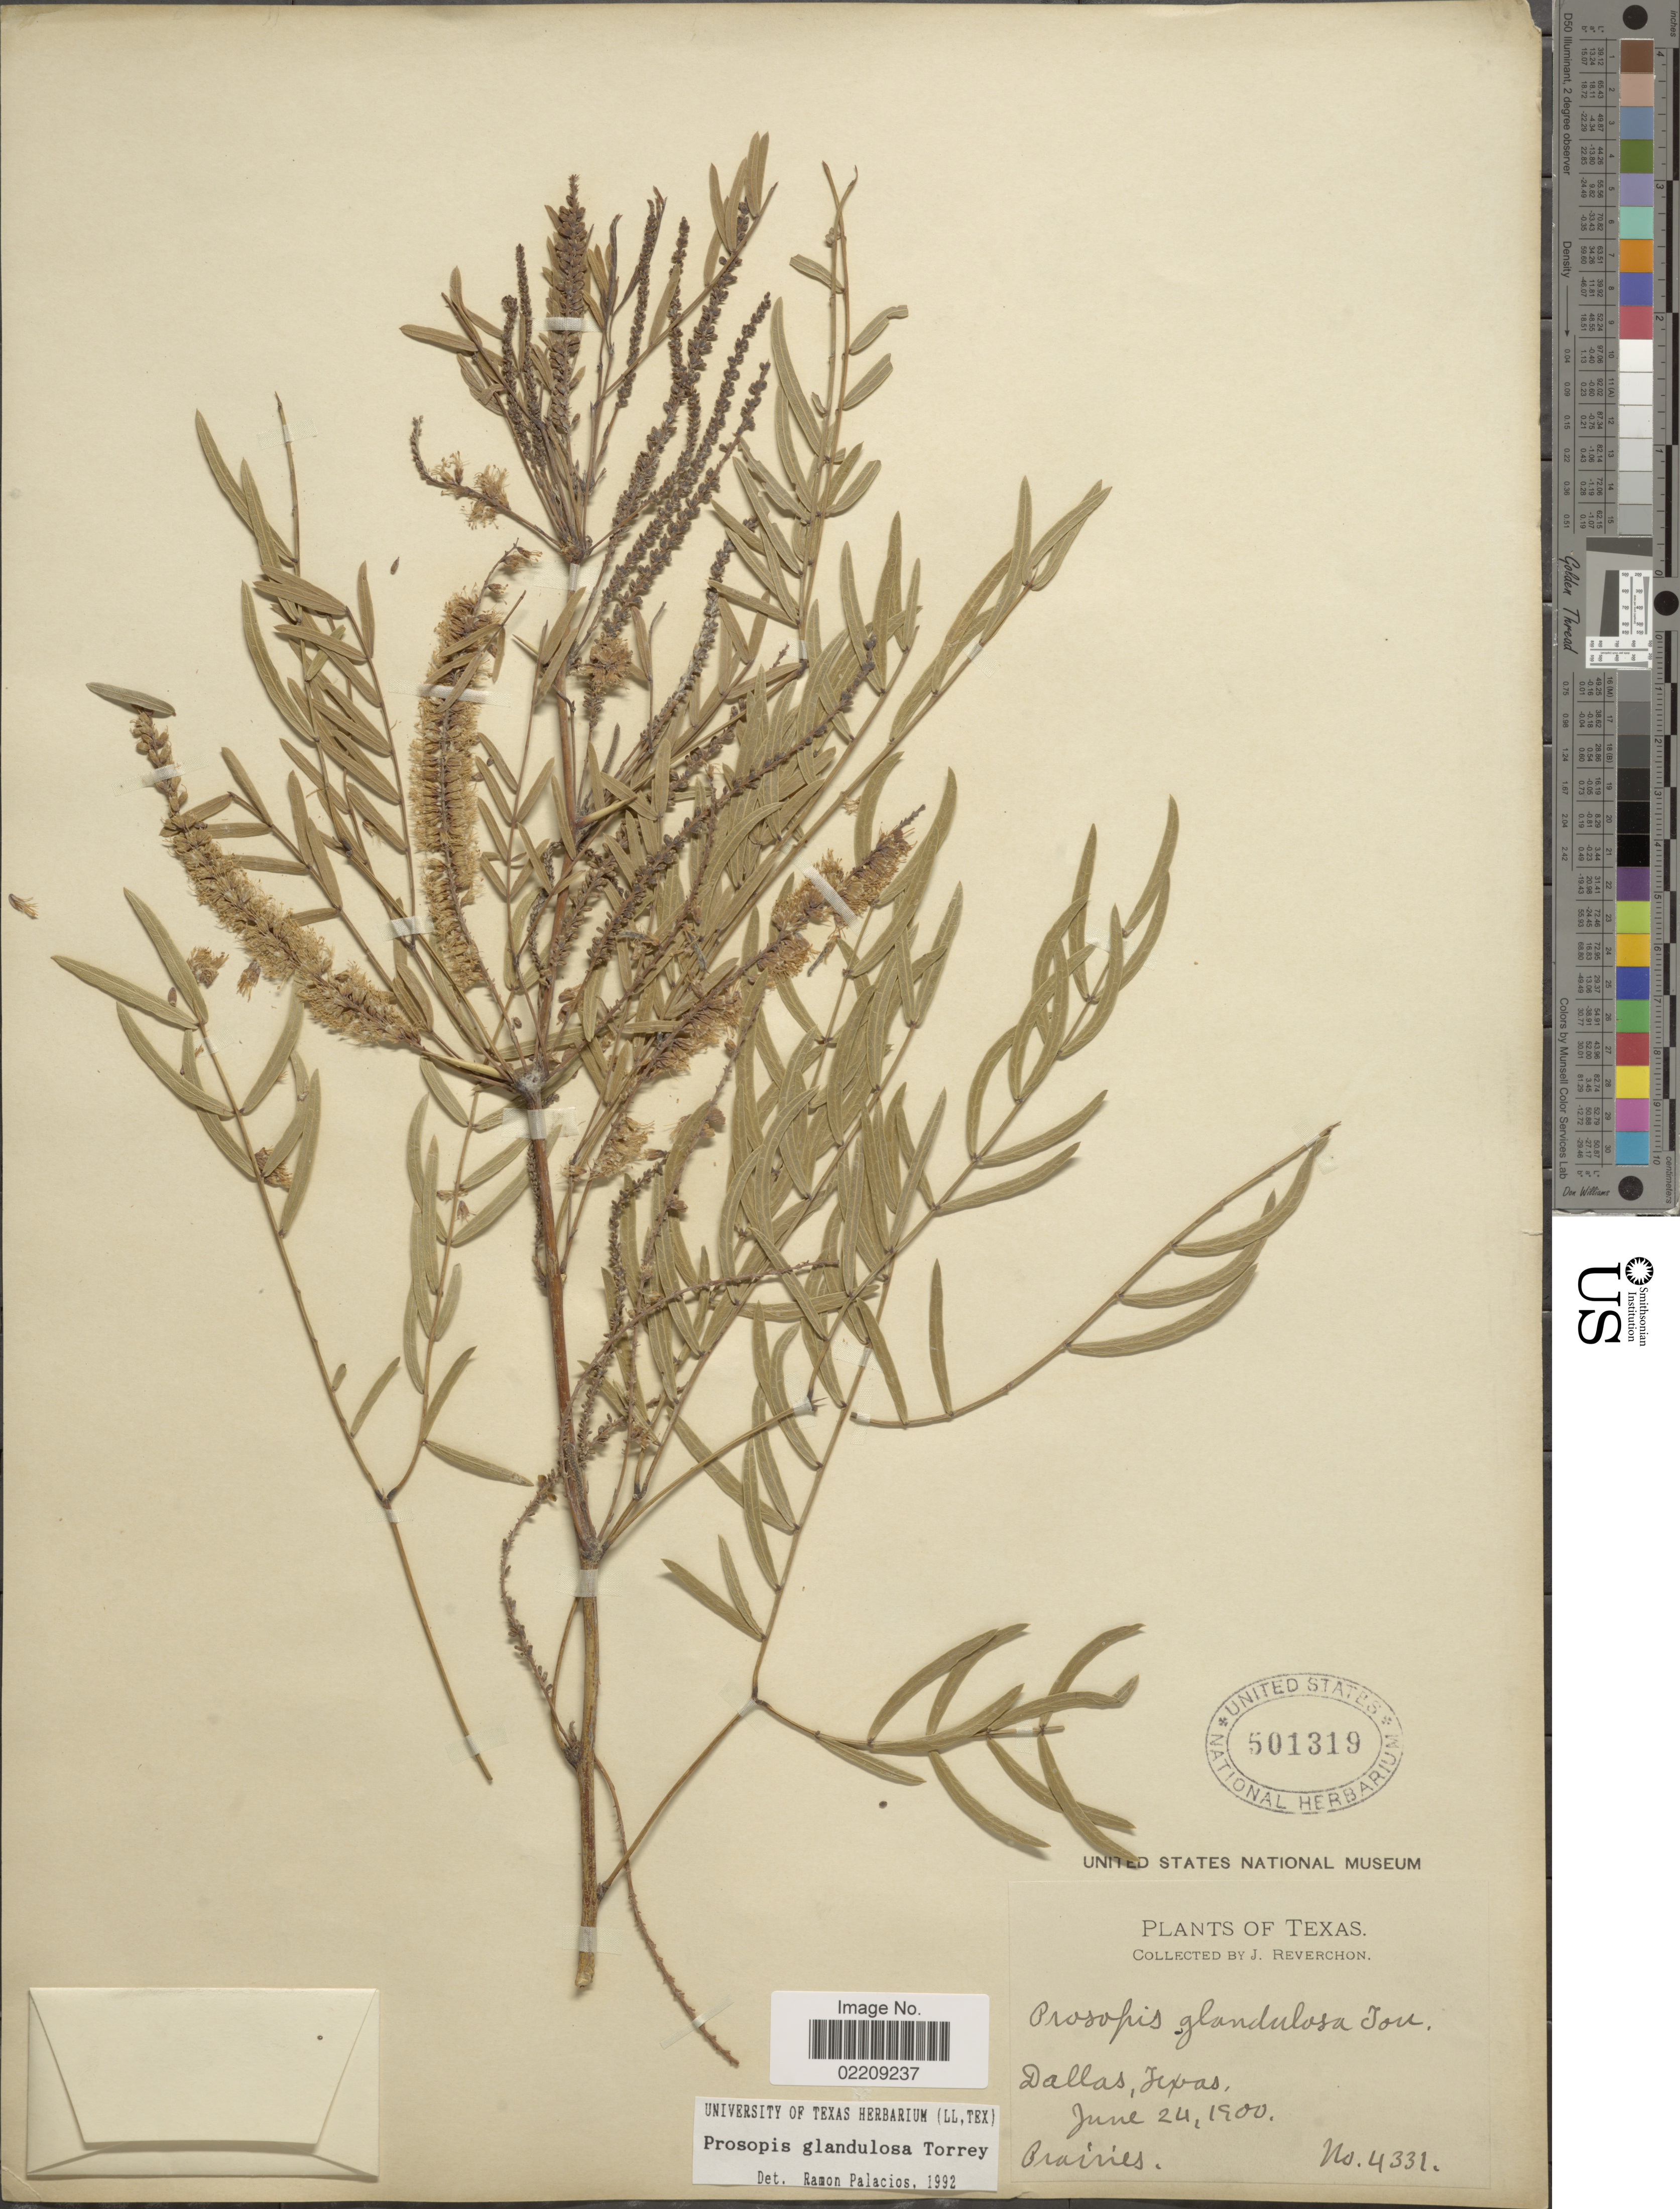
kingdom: Plantae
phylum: Tracheophyta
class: Magnoliopsida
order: Fabales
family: Fabaceae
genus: Neltuma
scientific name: Neltuma glandulosa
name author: (Torr.) Britton & Rose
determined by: Strong, Mark T., (BOT), Smithsonian Institution - National Museum of Natural History (UNITED STATES)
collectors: J. Reverchon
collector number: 4331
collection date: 1900-06-24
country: United States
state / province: Texas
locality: Dallas, Prairies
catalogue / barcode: US 501319